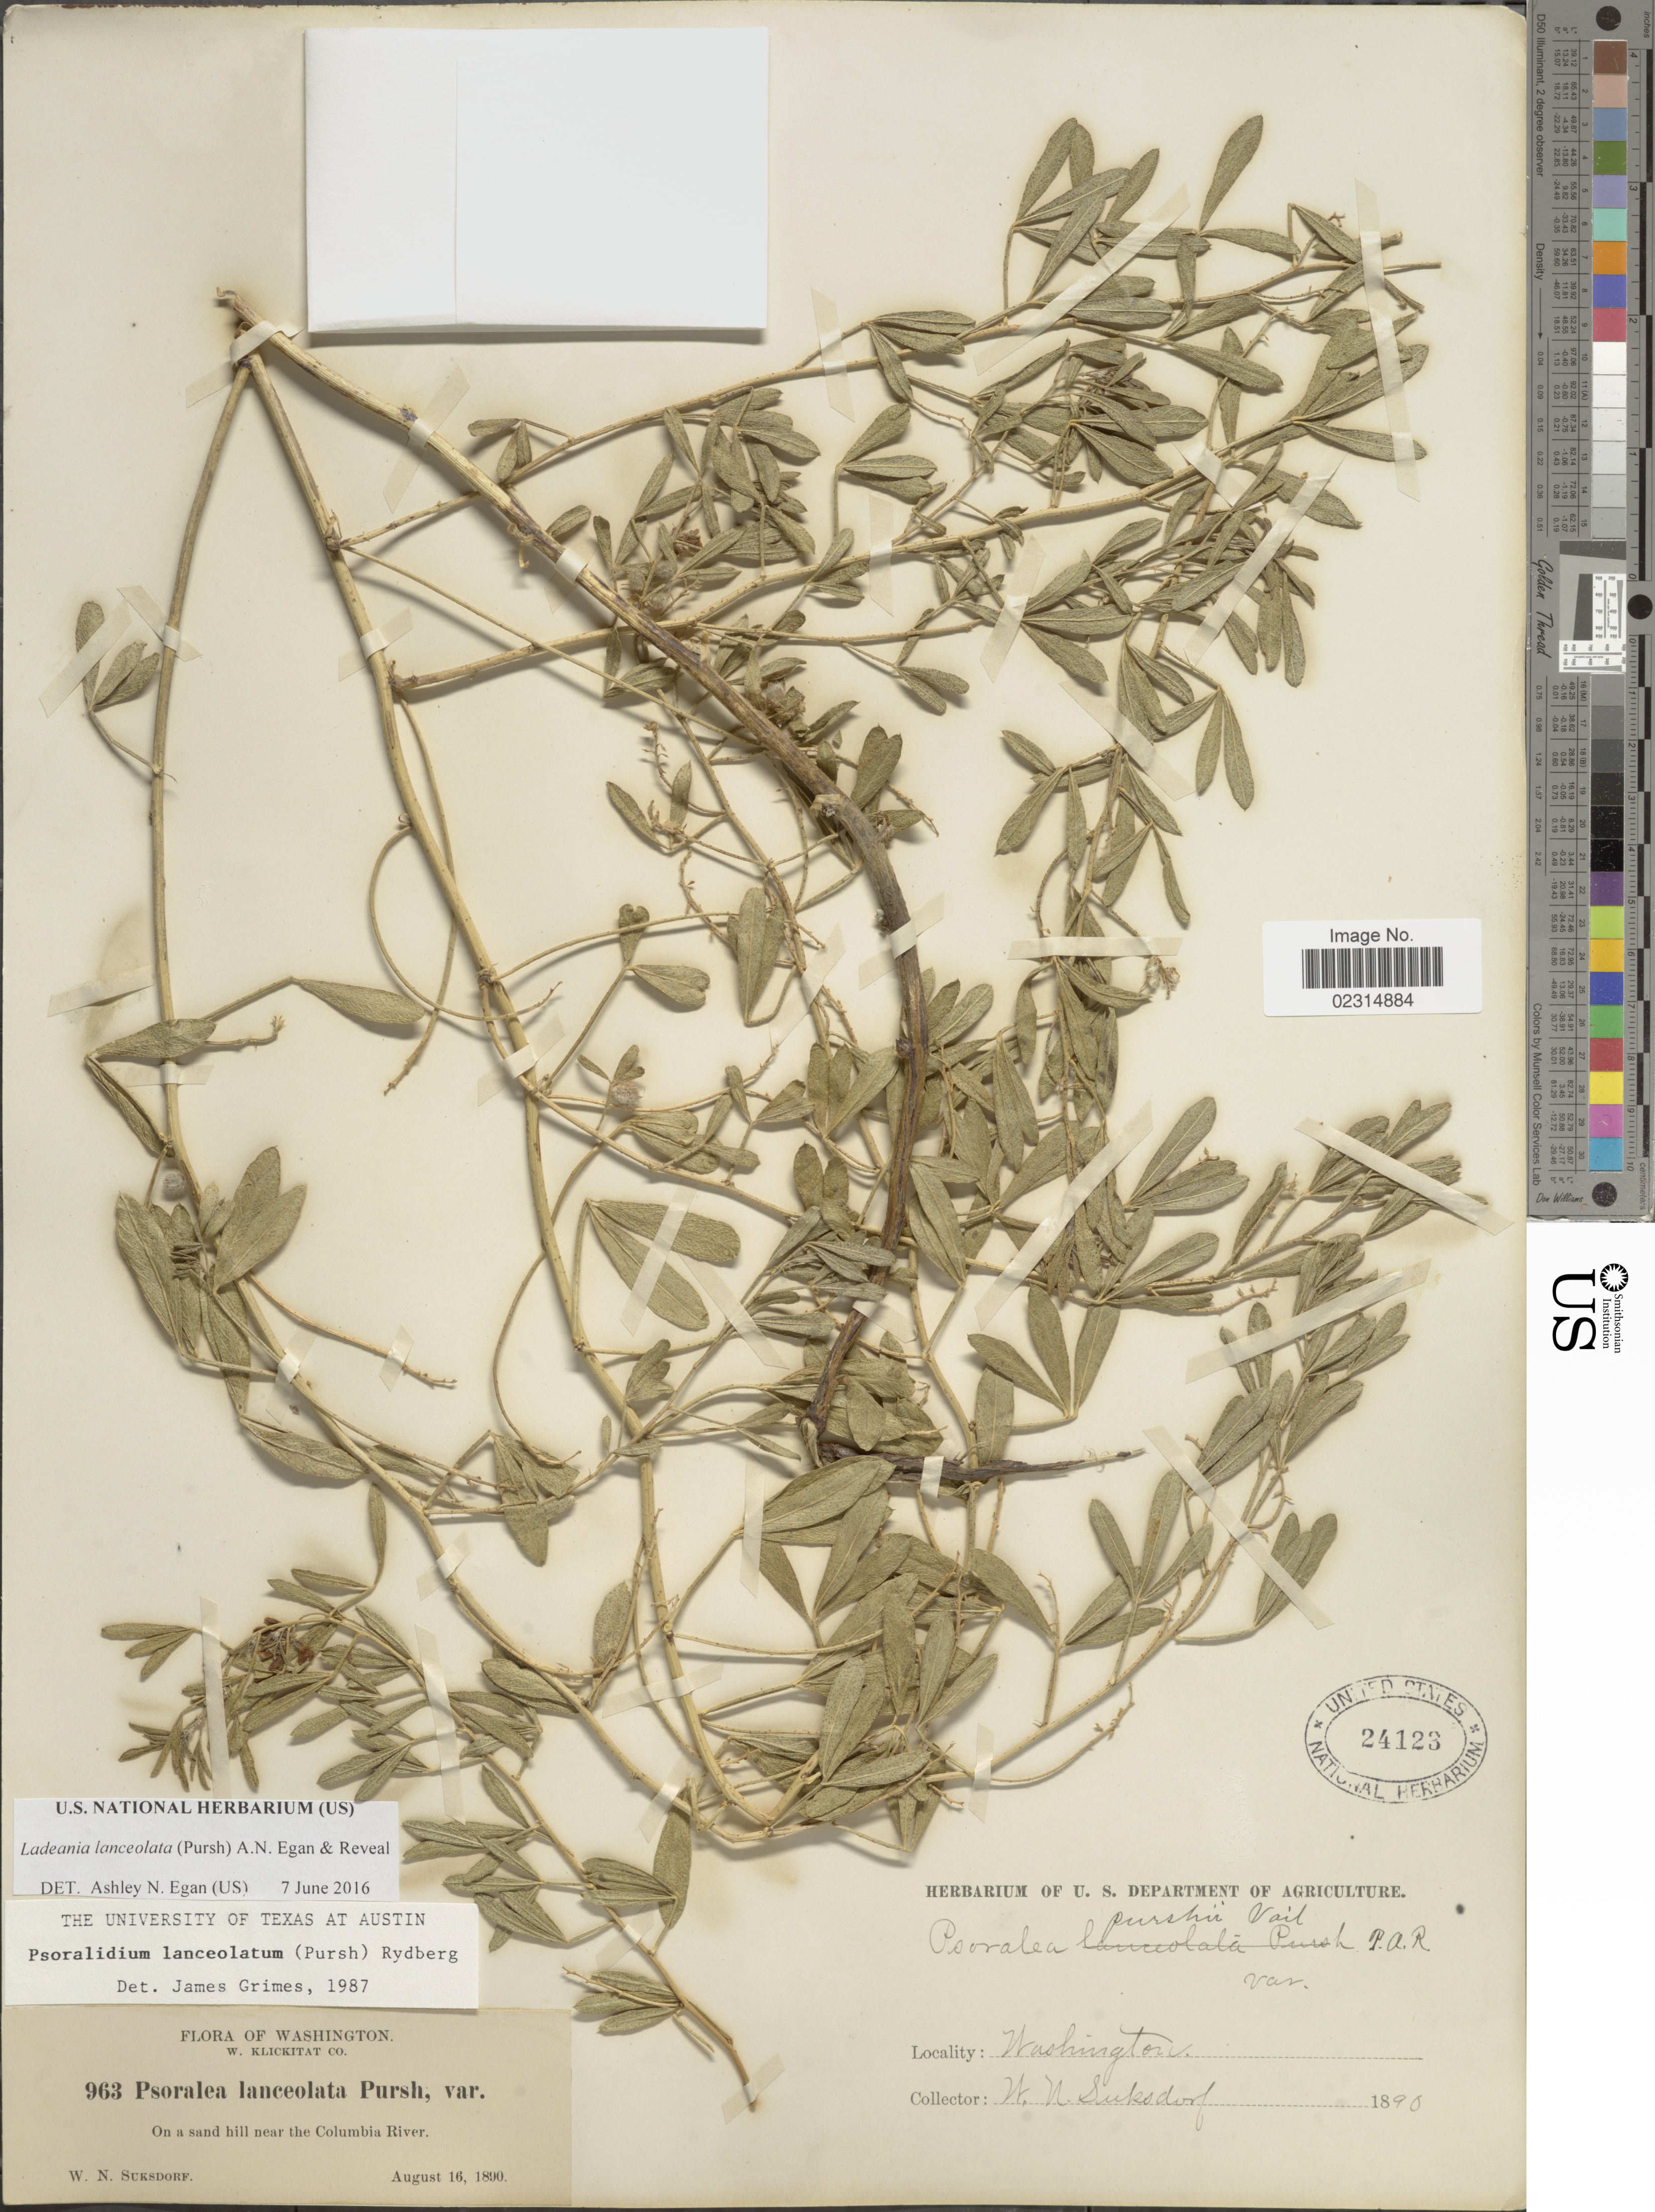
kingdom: Plantae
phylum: Tracheophyta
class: Magnoliopsida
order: Fabales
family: Fabaceae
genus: Ladeania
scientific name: Ladeania lanceolata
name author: (Pursh) A.N. Egan & Reveal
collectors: W. N. Suksdorf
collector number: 963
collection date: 1890-08-16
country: United States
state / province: Washington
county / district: Klickitat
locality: W. Klickitat Co, On a sand hill near the Columbia River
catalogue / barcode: US 24123